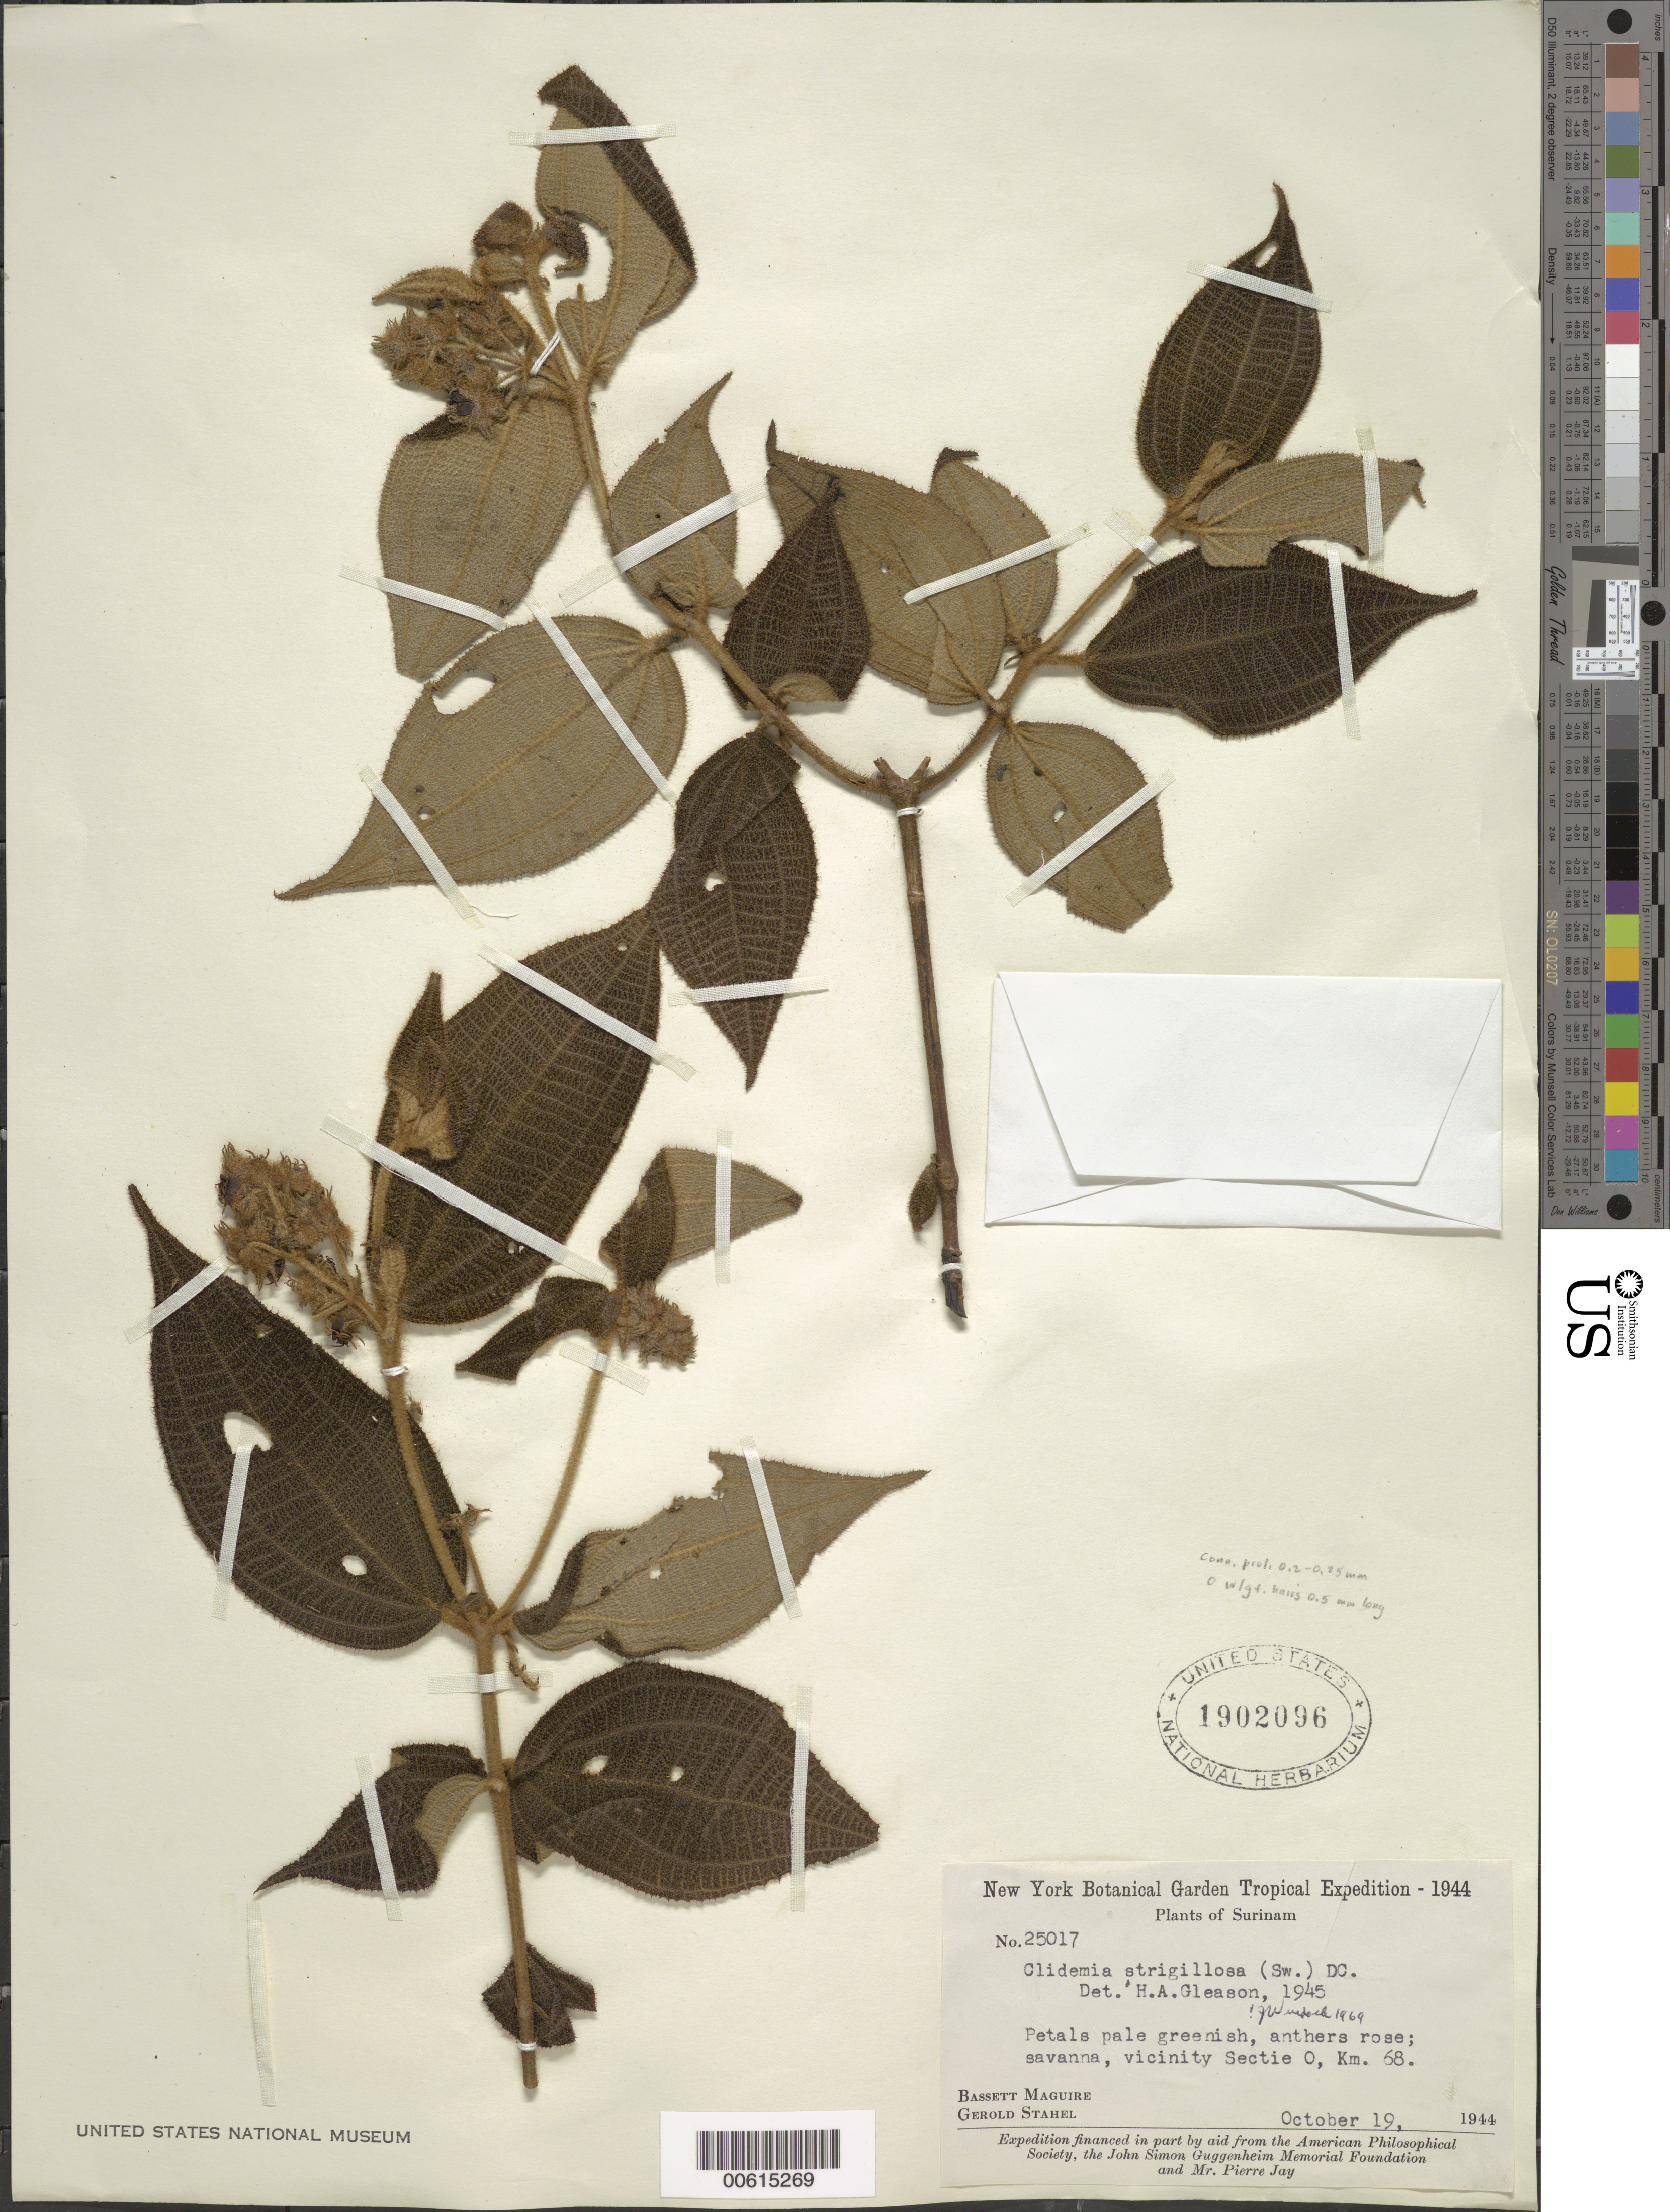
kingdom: Plantae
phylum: Tracheophyta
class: Magnoliopsida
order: Myrtales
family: Melastomataceae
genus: Clidemia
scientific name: Clidemia strigillosa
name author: (Sw.) DC.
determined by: Wurdack, John J., (US), US (UNITED STATES)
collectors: B. Maguire & G. Stahel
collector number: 25017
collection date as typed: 19-Oct-44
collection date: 1944-10-19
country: Suriname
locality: Sectie O, km 68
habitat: Savanna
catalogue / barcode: US 1902096